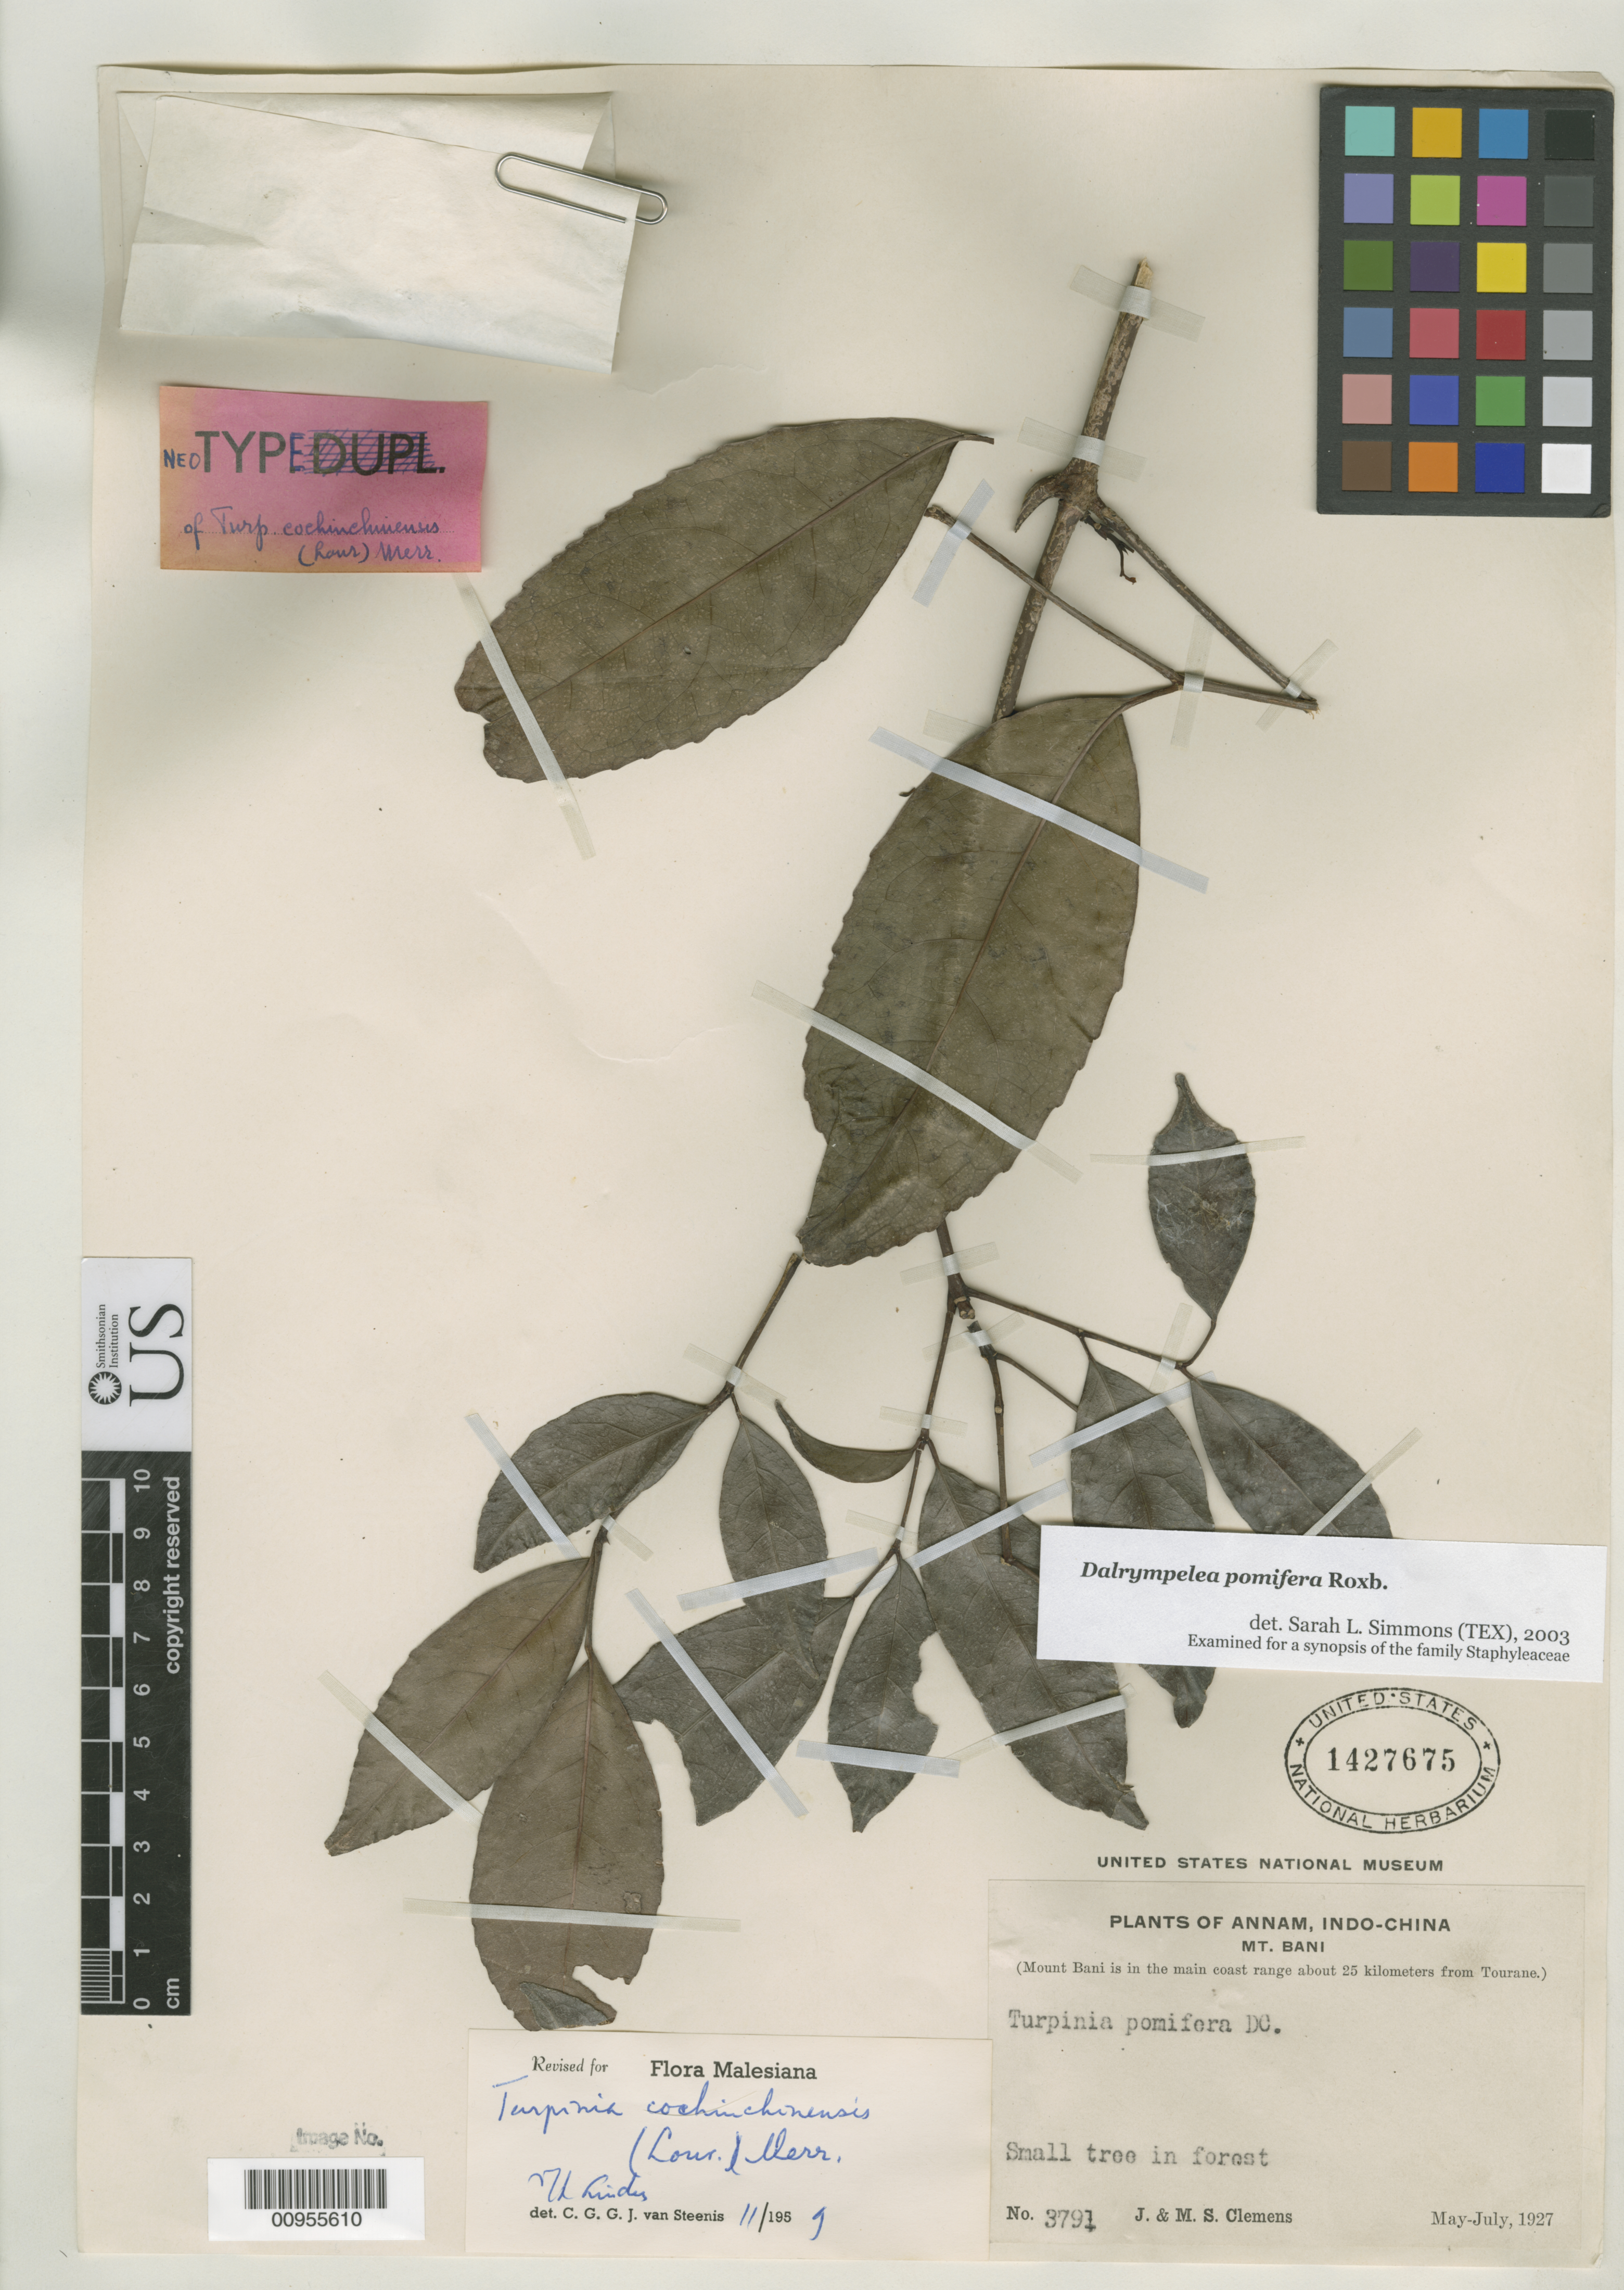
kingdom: Plantae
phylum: Tracheophyta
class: Magnoliopsida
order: Crossosomatales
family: Staphyleaceae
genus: Triceros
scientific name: Triceros cochinchinensis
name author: Lour.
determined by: Steenis, C. G. G. J. van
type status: Neotype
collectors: J. Clemens & M. S. Clemens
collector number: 3791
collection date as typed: May 1927 to Jul 1927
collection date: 1927-05/1927-07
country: Vietnam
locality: Annam, Indo-China, Mt. Bani (Mount Bani is in the main coast range about 25 kilometers from Tourane).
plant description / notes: Specimen annotated as neotype, but neotypification publication not found.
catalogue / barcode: US 1427675